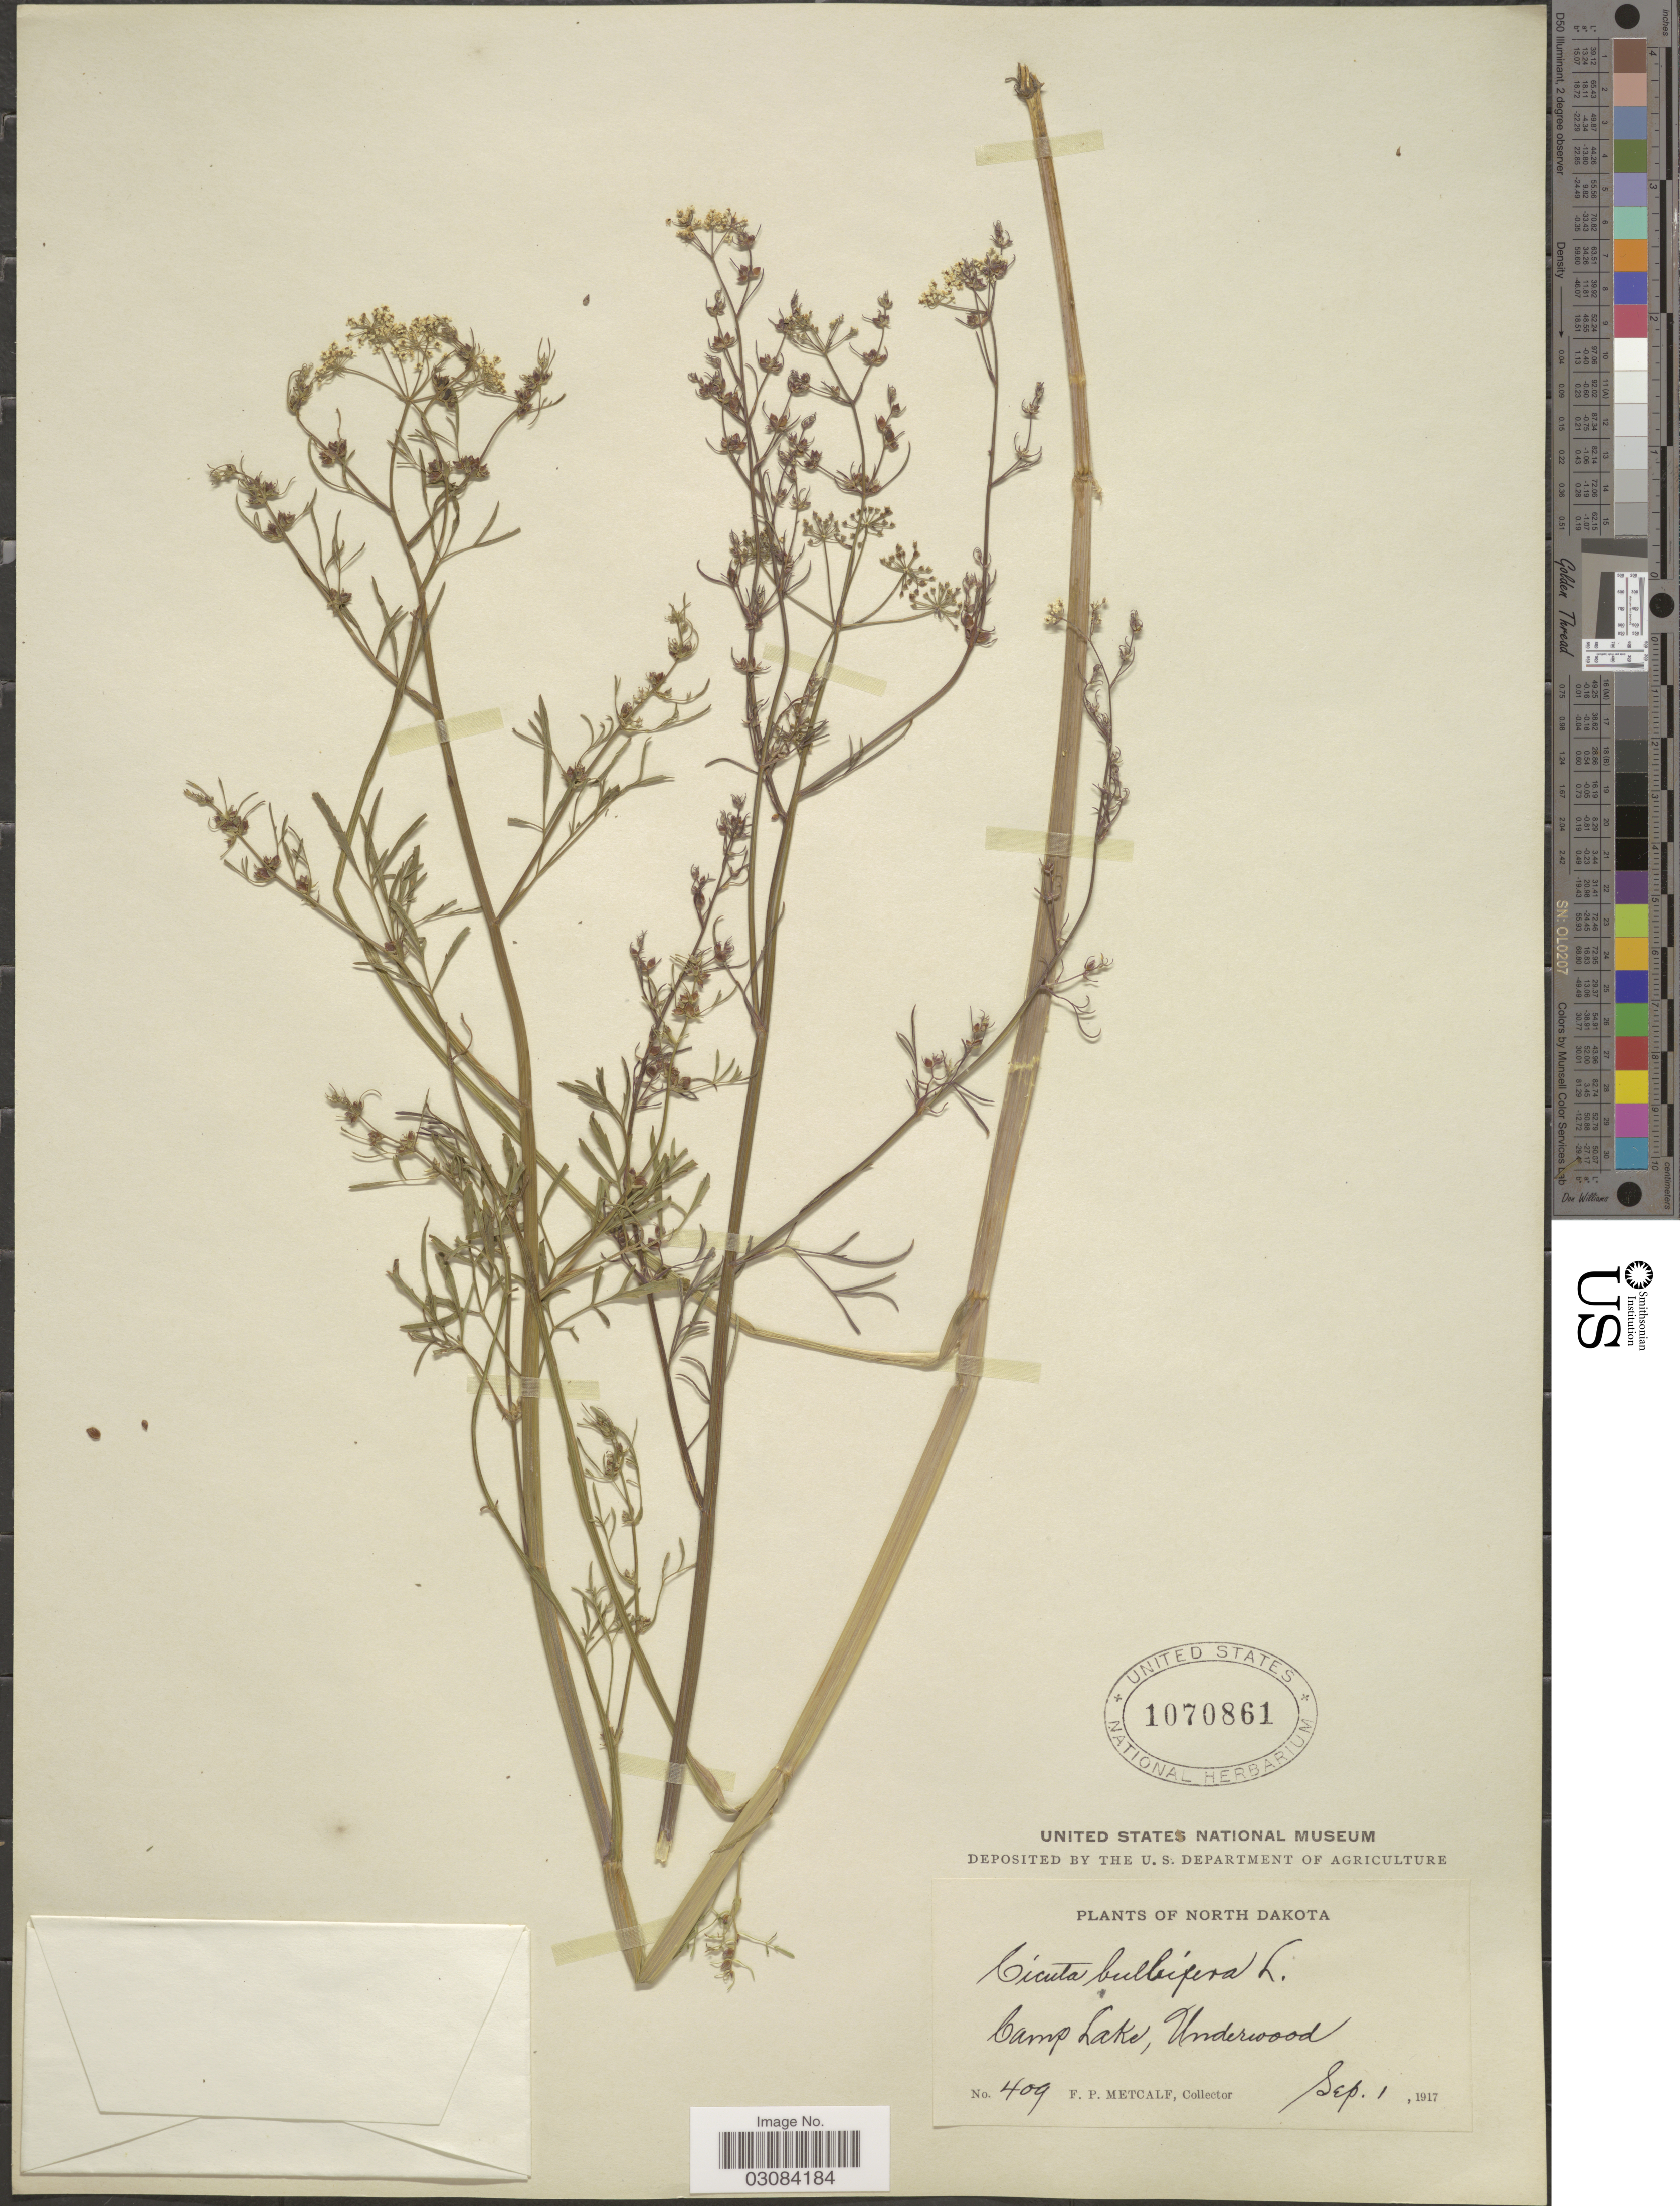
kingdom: Plantae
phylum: Tracheophyta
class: Magnoliopsida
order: Apiales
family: Apiaceae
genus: Cicuta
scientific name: Cicuta bulbifera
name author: L.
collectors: F. Metcalf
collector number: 409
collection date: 1917-09-01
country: United States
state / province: North Dakota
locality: Camp Lake, Underwood.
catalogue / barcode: US 1070861